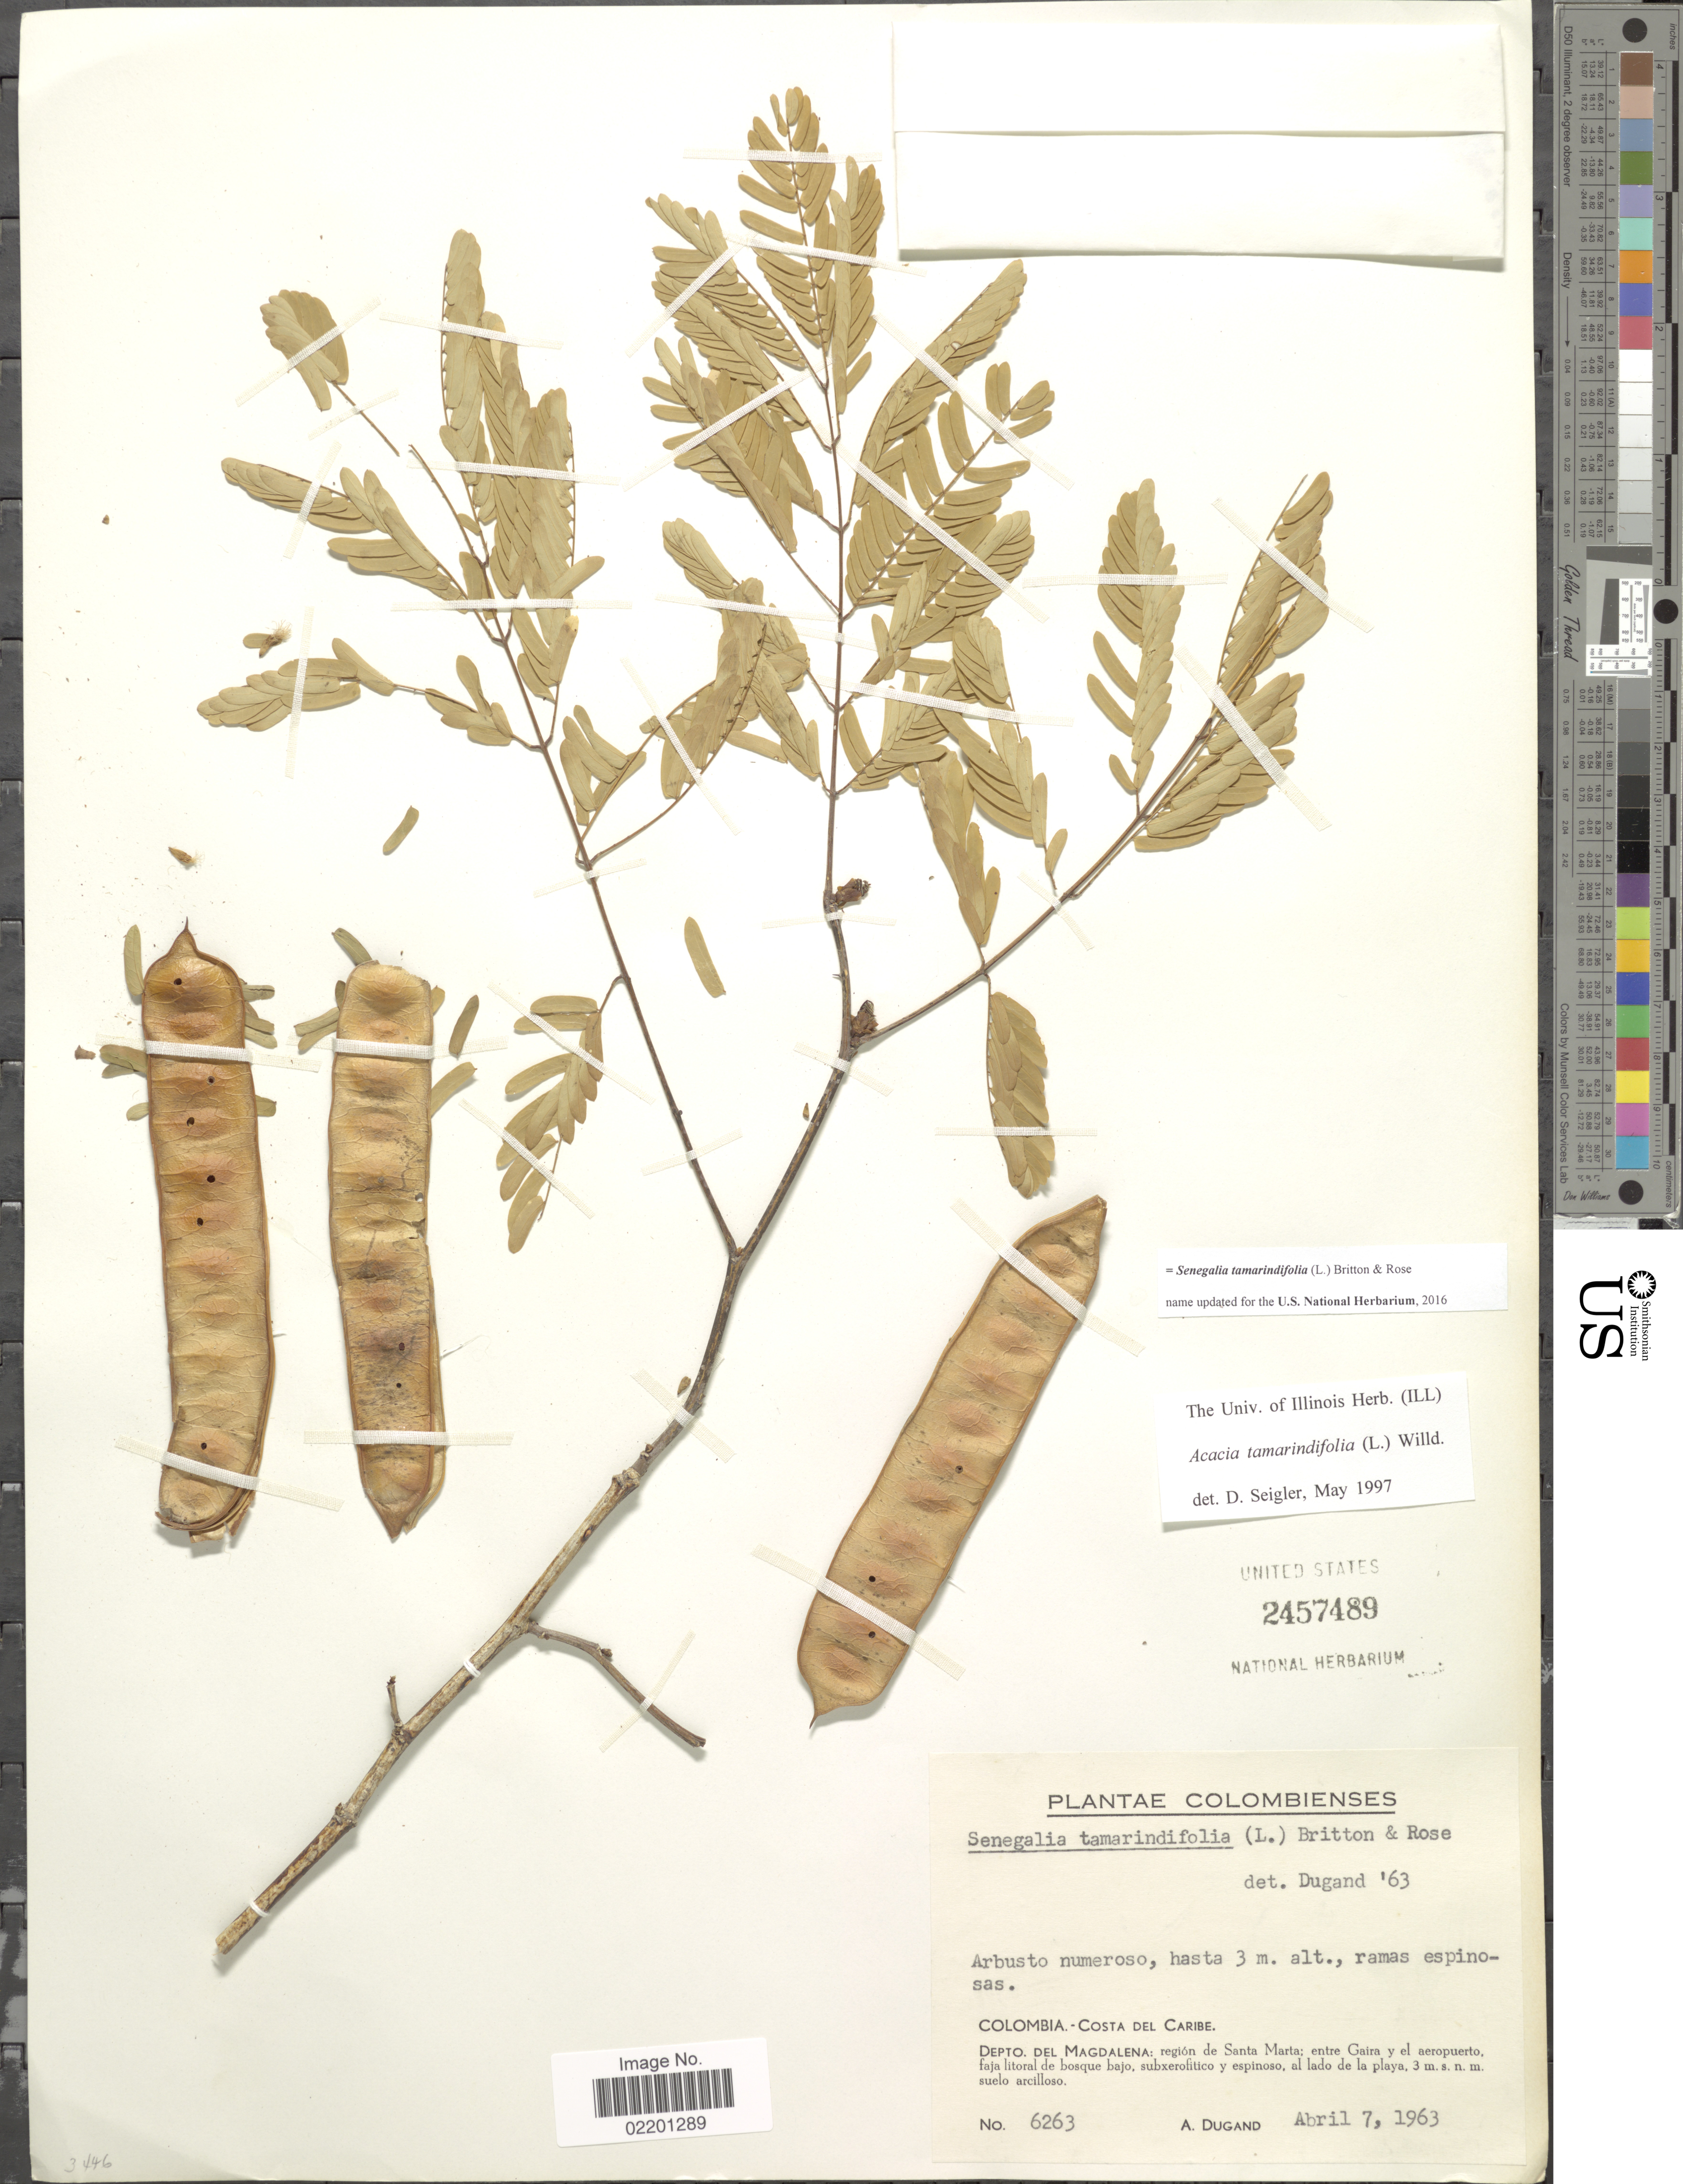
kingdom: Plantae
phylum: Tracheophyta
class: Magnoliopsida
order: Fabales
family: Fabaceae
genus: Senegalia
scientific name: Senegalia tamarindifolia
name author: (L.) Britton & Rose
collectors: A. Dugand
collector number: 6263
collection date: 1963-04-07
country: Colombia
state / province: Magdalena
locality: Colombia, Costa Del Caribe, Depto Del Magdalena: region de Santa Marta: entre Gaira y el aeropuerto, faja litoral de bosque bajo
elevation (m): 3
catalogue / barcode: US 2457489